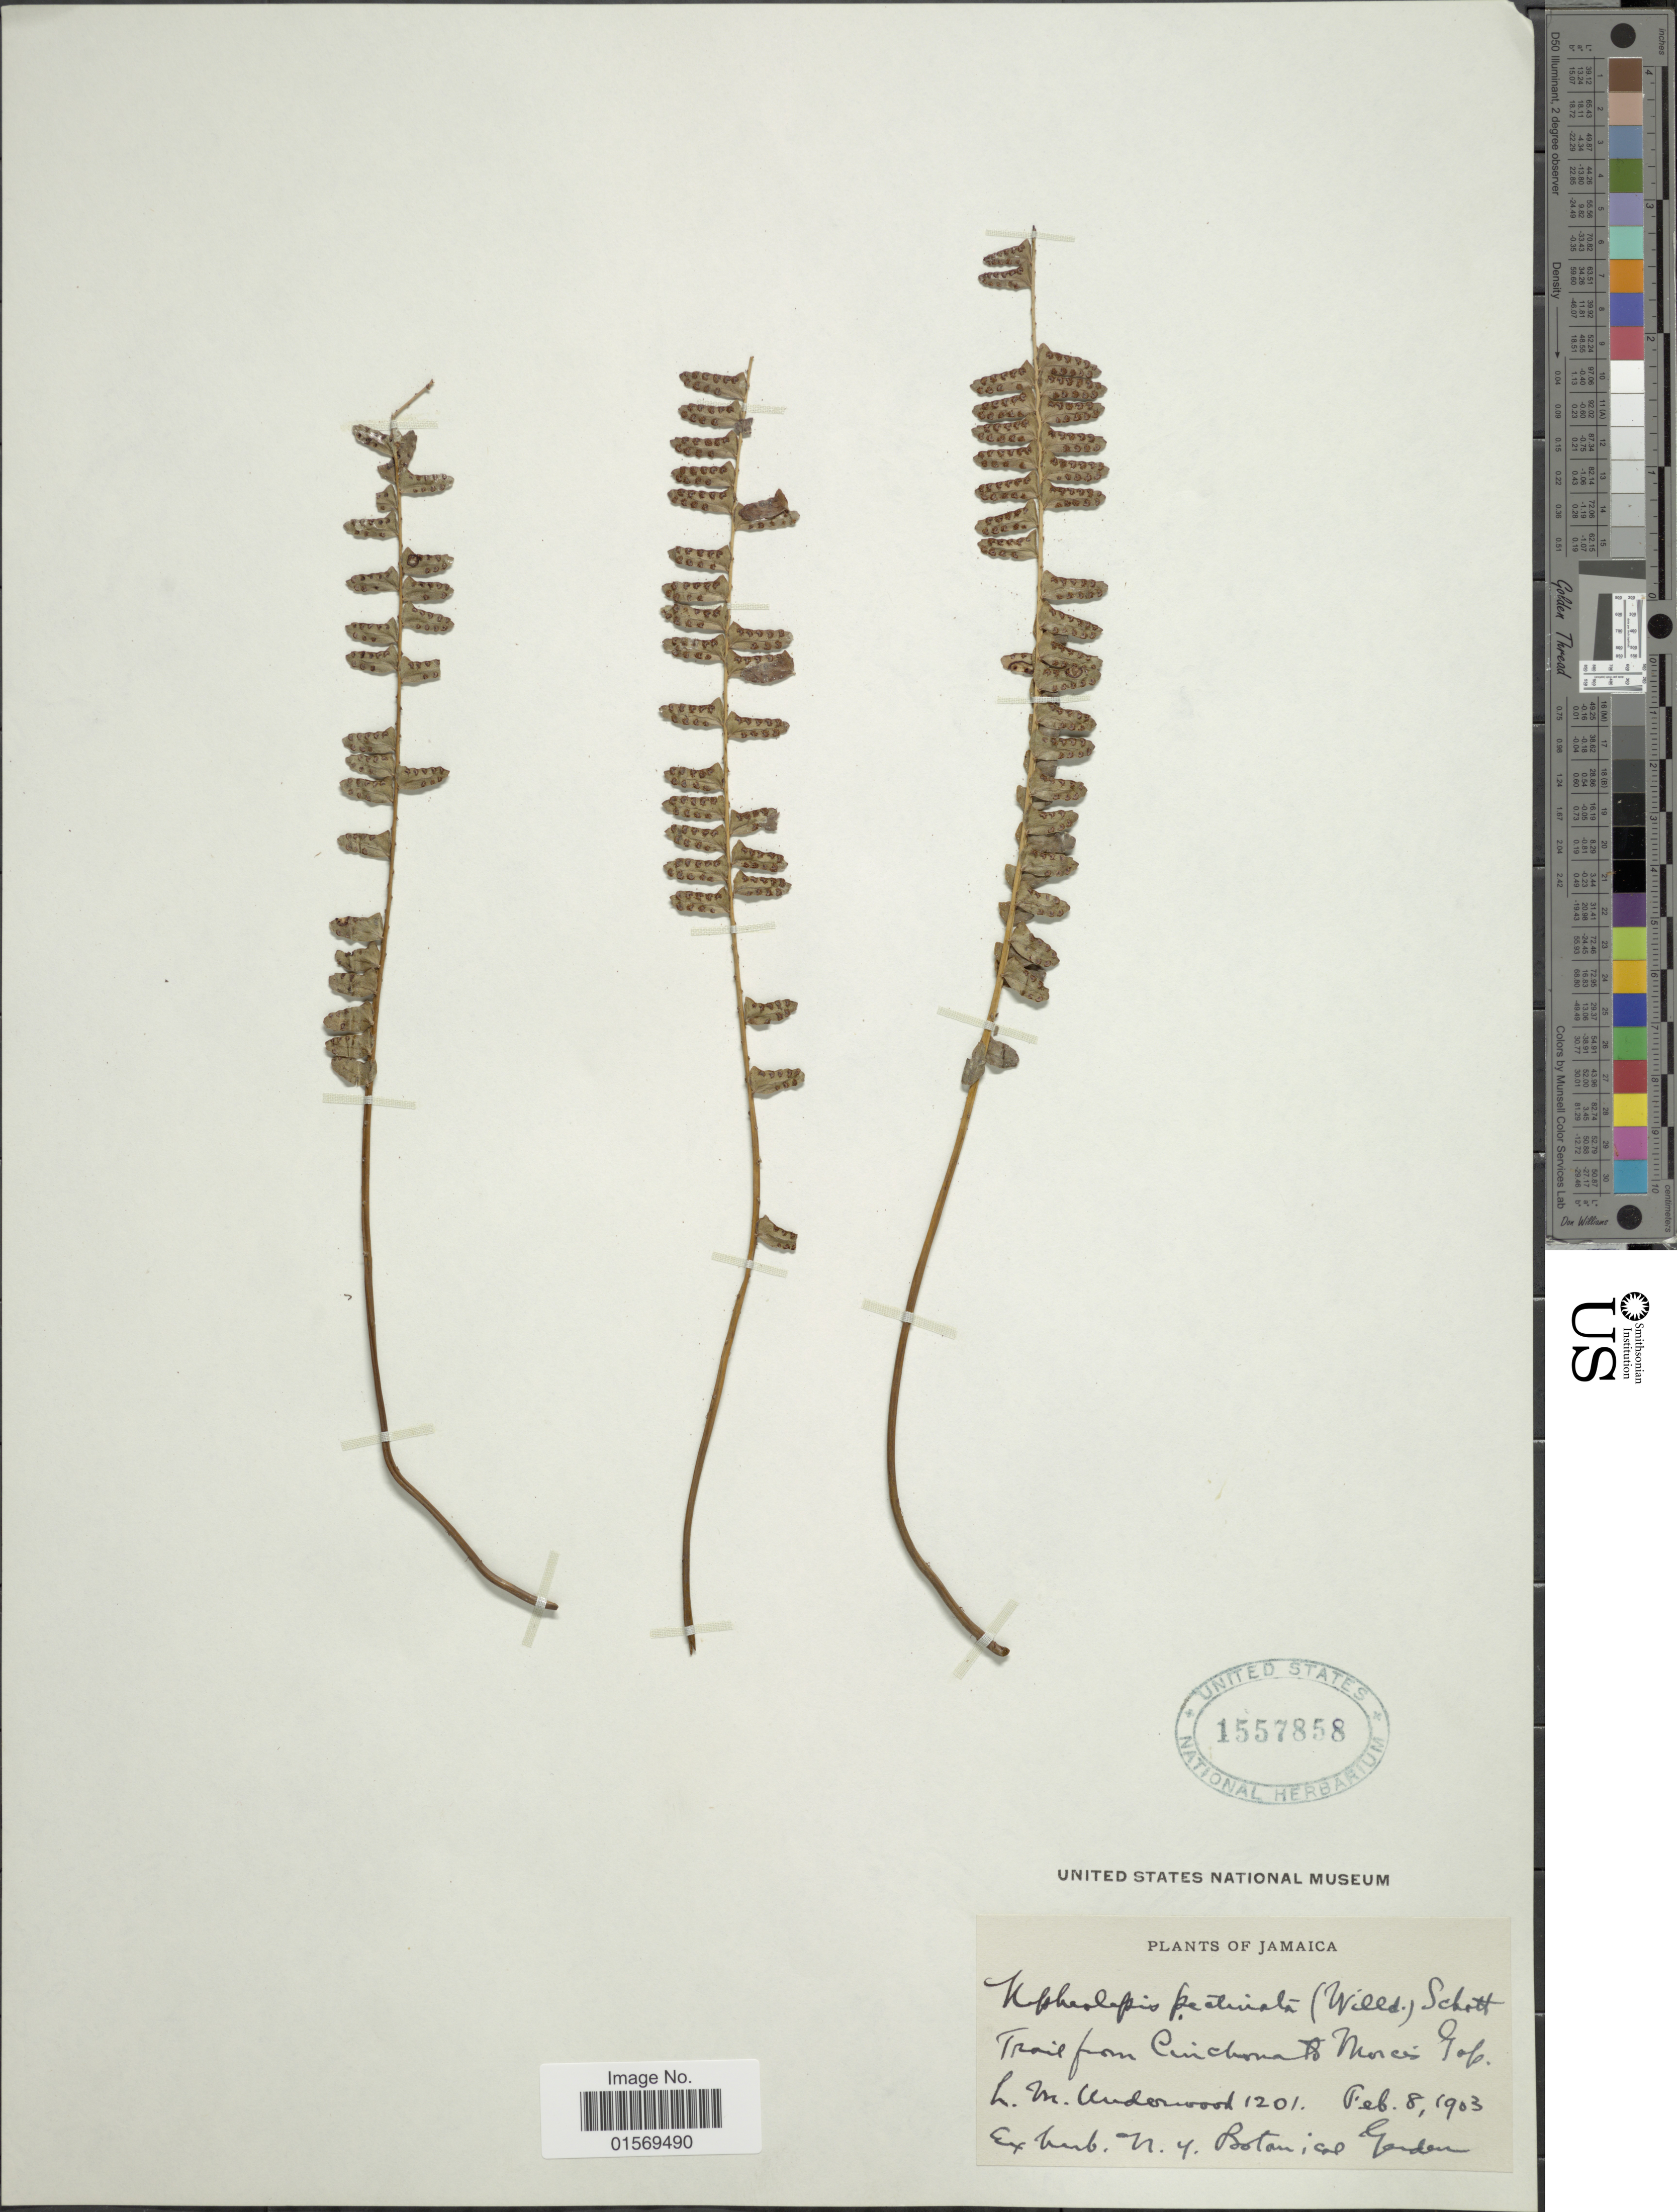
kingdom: Plantae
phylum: Tracheophyta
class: Polypodiopsida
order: Polypodiales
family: Nephrolepidaceae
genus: Nephrolepis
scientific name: Nephrolepis pectinata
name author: (Willd.) Schott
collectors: L. M. Underwood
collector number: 1201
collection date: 1903-02-08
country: Jamaica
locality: Trail from Cinchona to Morce's Gap.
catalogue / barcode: US 1557858